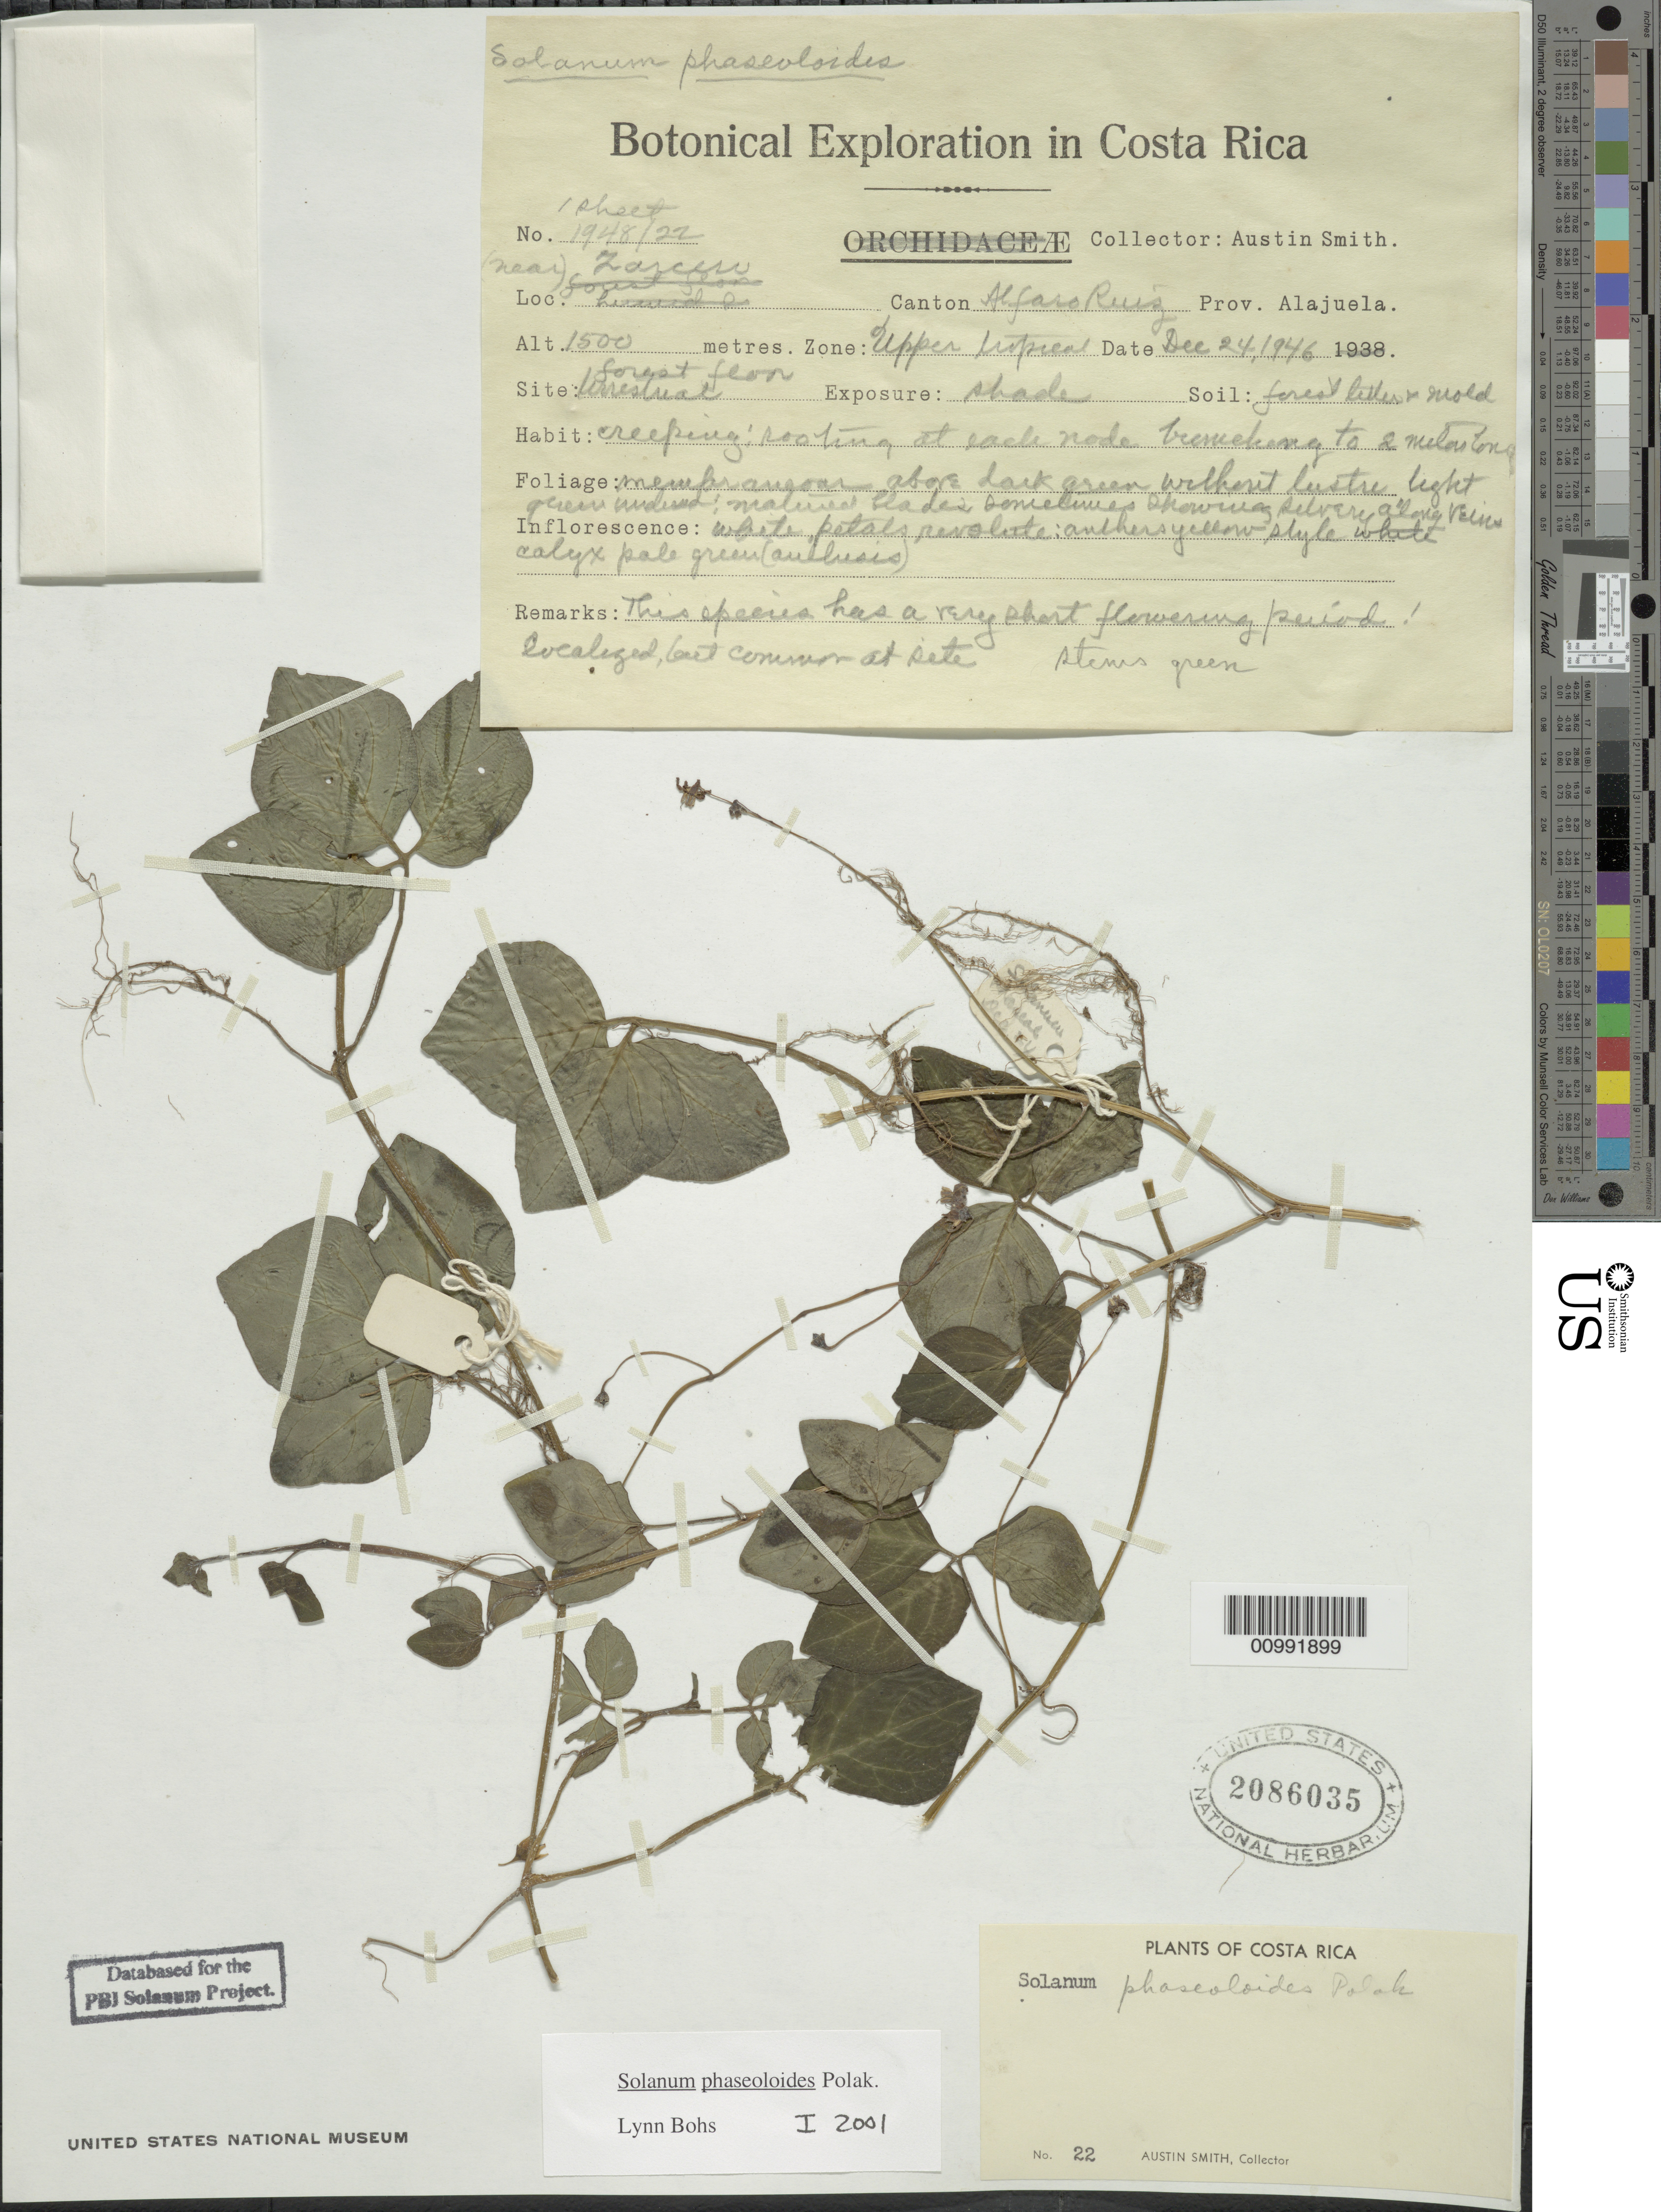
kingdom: Plantae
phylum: Tracheophyta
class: Magnoliopsida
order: Solanales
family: Solanaceae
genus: Solanum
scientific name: Solanum phaseoloides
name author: Pol.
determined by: Bohs, L. A.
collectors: Aust P. Smith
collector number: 22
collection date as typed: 24 Dec 1946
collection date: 1946-12-24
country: Costa Rica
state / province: Alajuela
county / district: Alfaro Ruiz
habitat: Upper tropical zone. Forest floor terrestrial. Shade. Soil: forest litter and mold. Localized but common at site.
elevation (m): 1500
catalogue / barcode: US 2086035